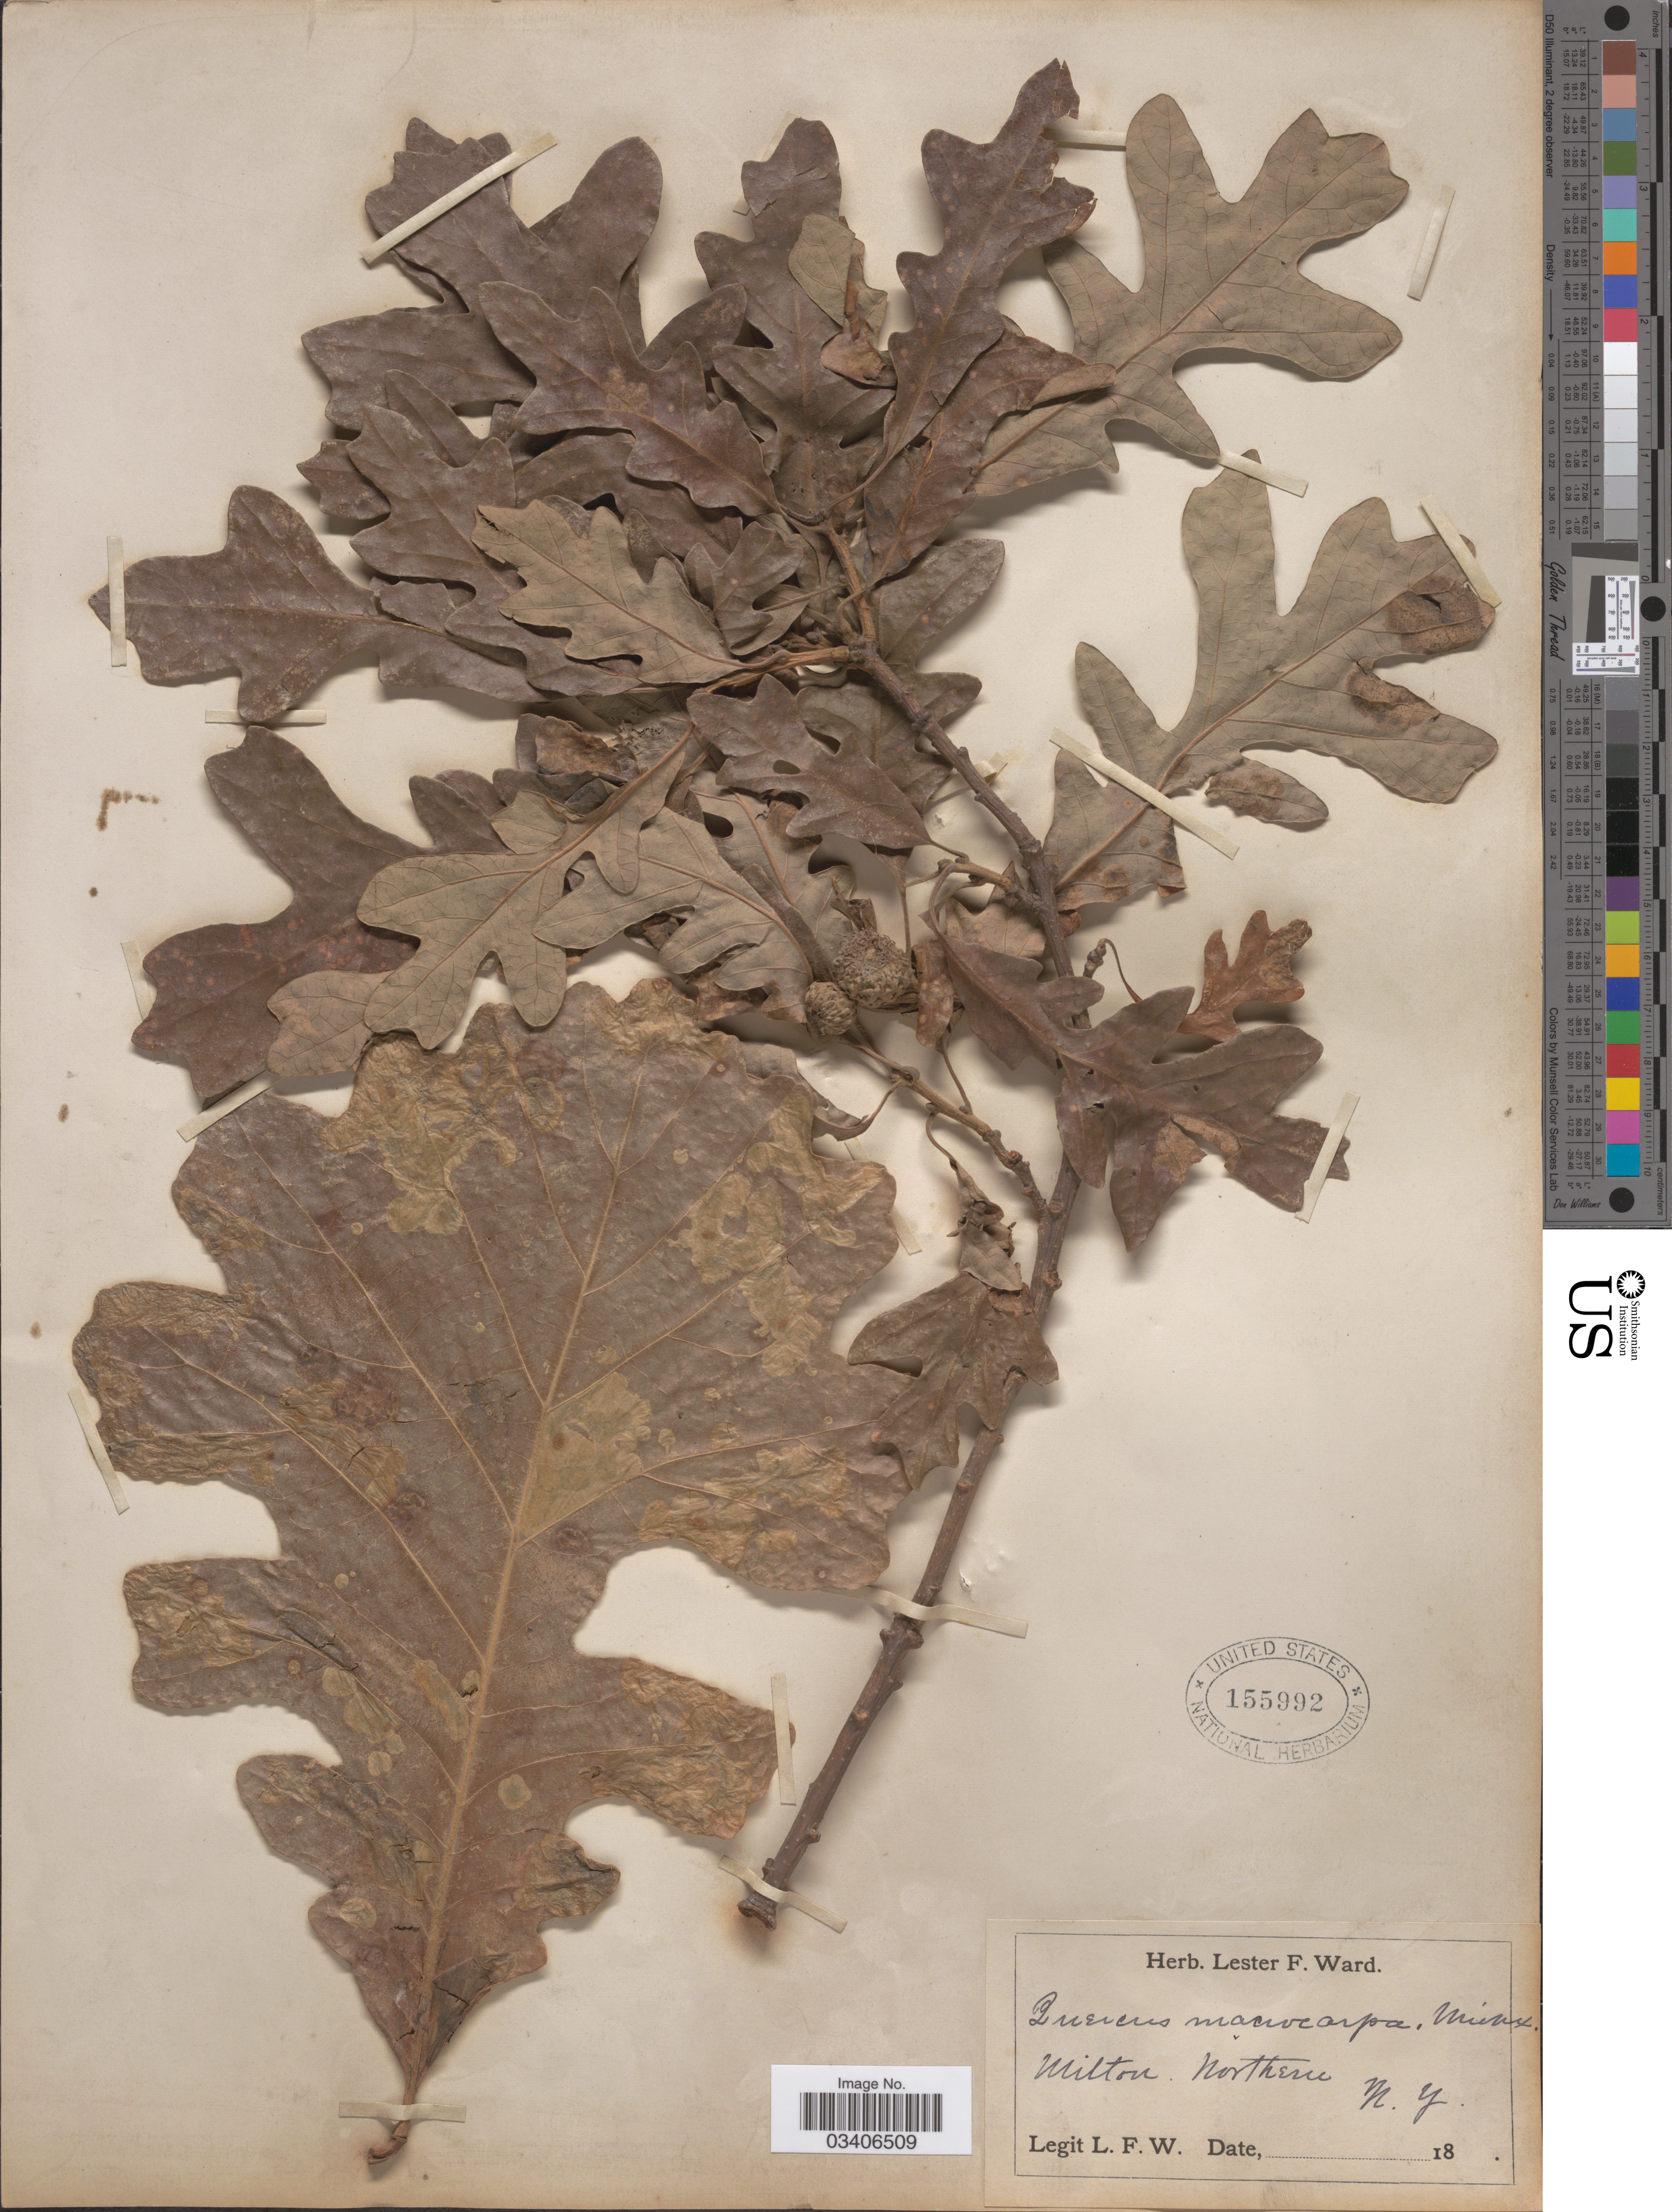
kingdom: Plantae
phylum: Tracheophyta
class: Magnoliopsida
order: Fagales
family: Fagaceae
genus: Quercus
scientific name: Quercus macrocarpa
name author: Michx.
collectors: L. F. Ward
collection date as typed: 18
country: United States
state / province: New York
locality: Milton. Northern N.Y.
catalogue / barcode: US 155992